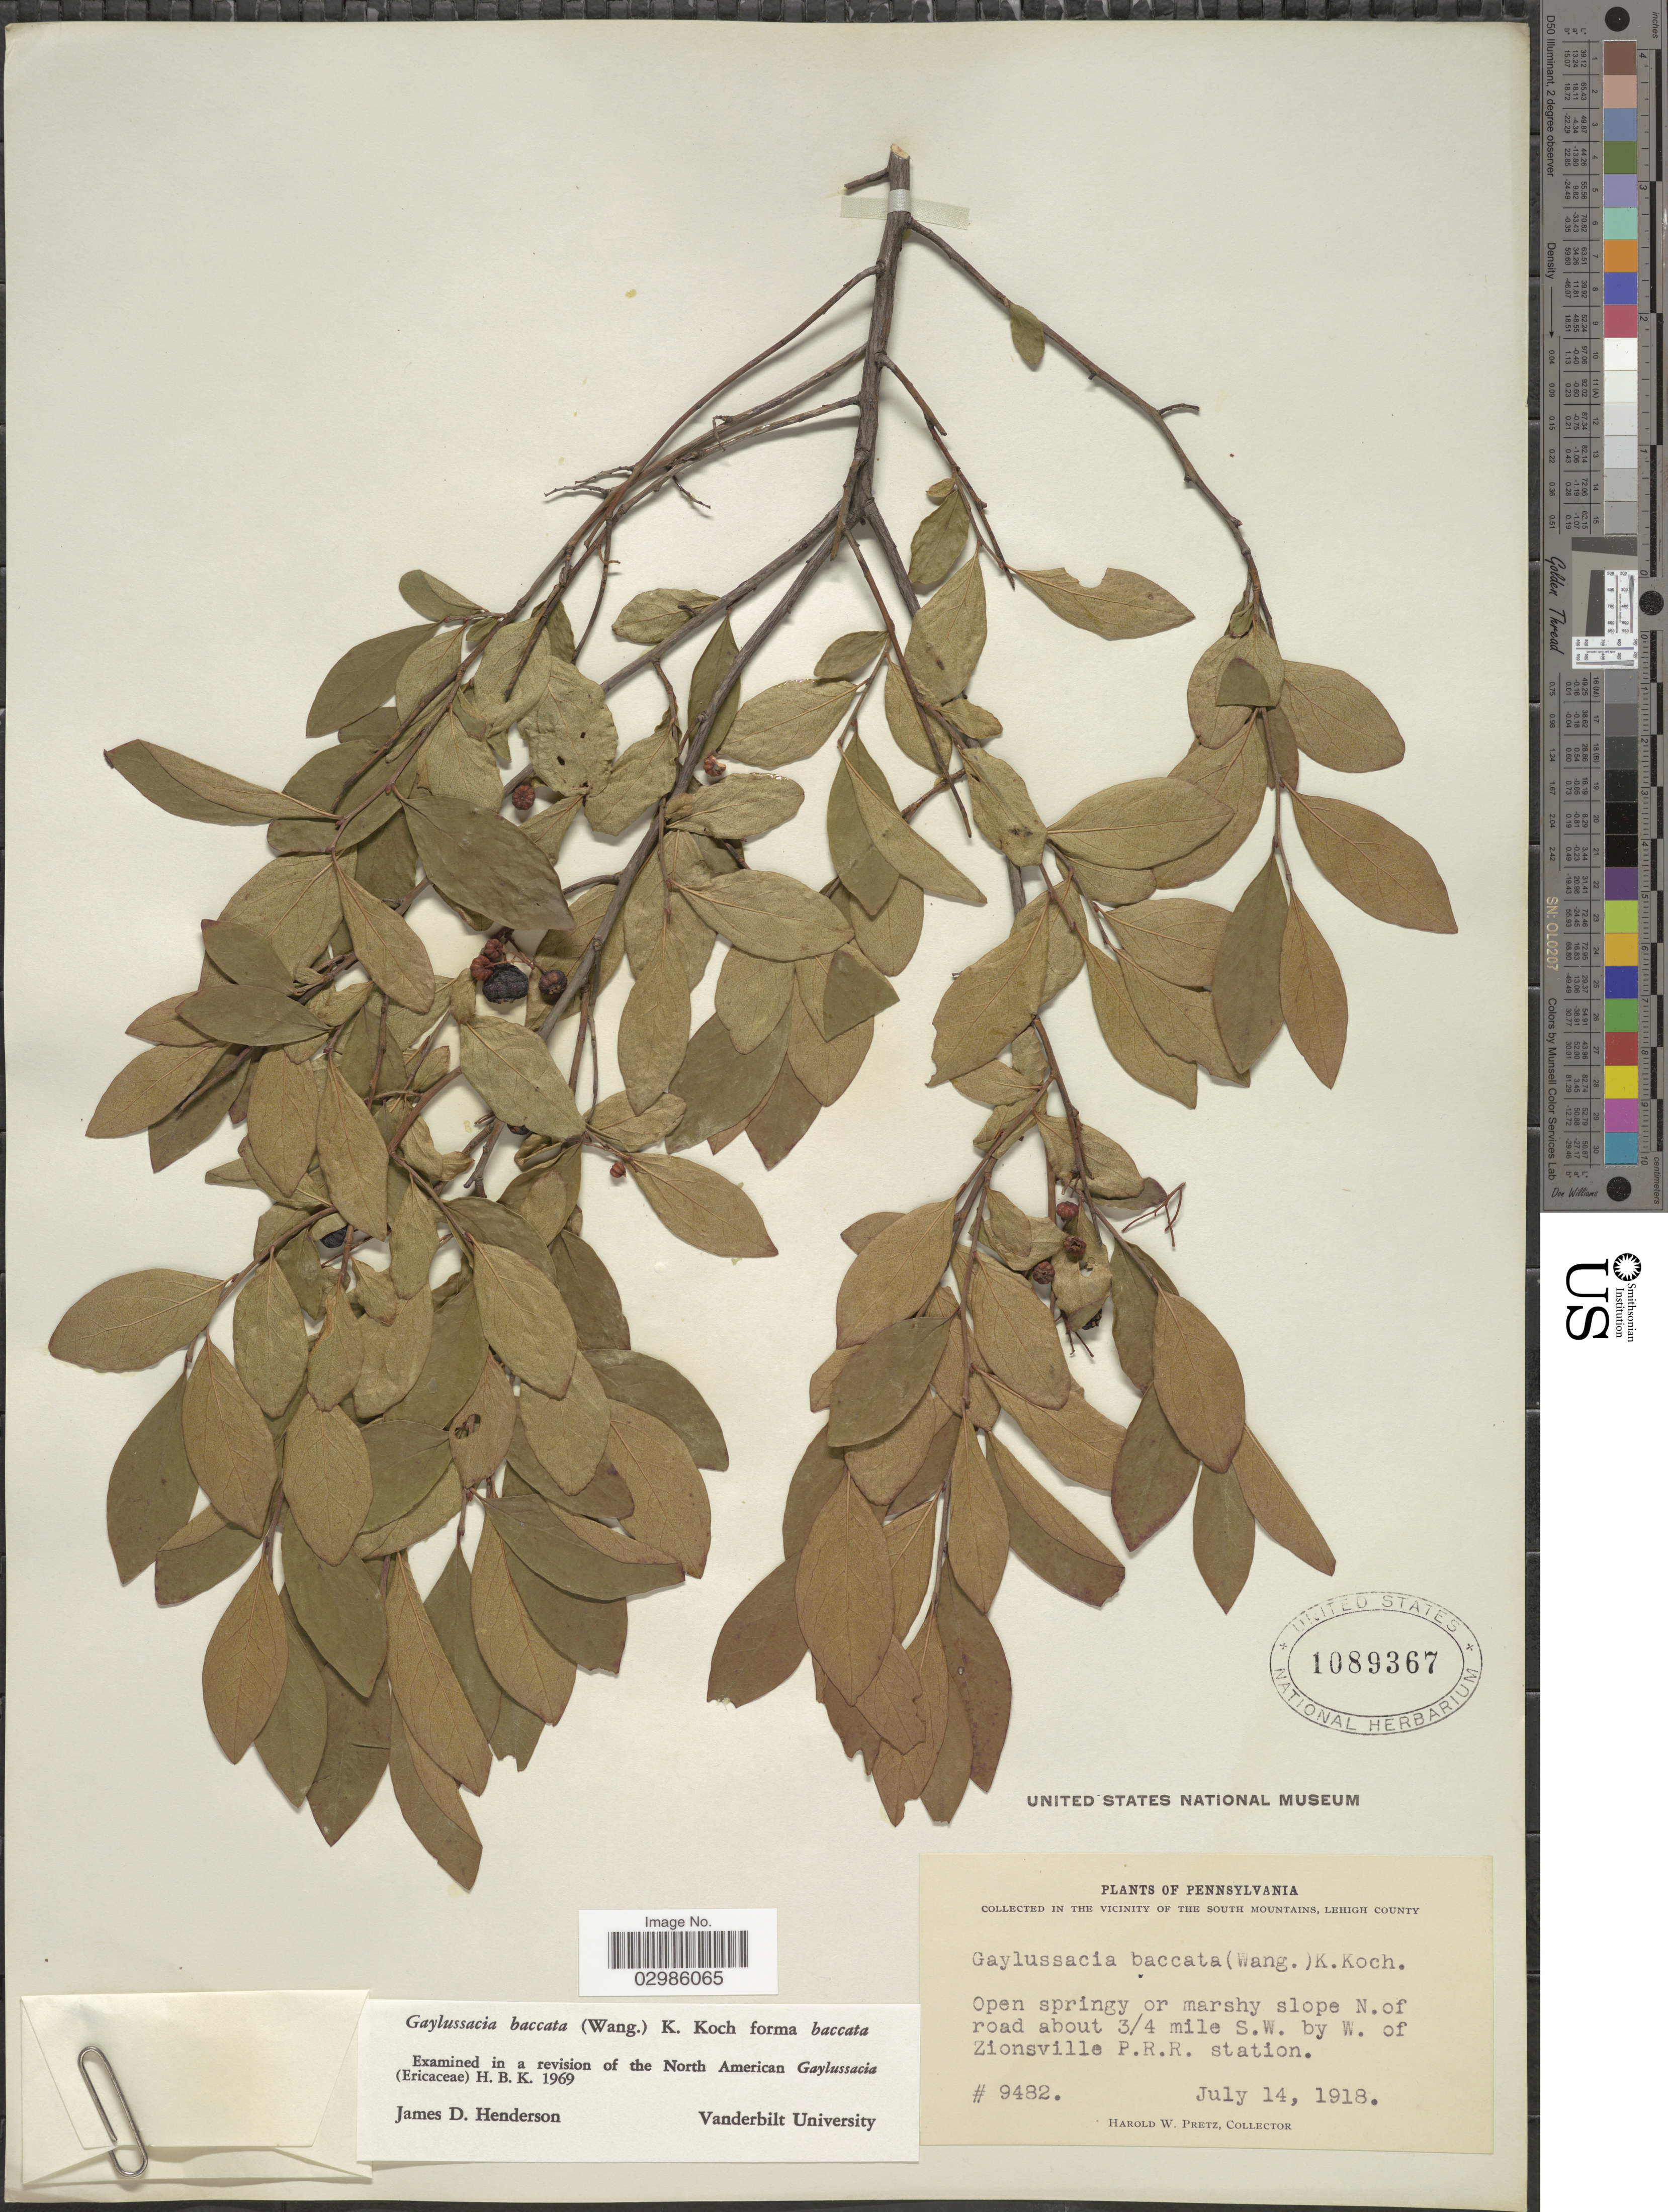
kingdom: Plantae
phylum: Tracheophyta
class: Magnoliopsida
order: Ericales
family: Ericaceae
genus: Gaylussacia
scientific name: Gaylussacia baccata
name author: (Wangenh.) K. Koch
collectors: H. W. Pretz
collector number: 9482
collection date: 1918-07-14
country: United States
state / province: Pennsylvania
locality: In the Vicinity of The South Mountains, Lehigh County. Open springy or marshy slope N. of road about 3/4 mile S.W. by W. of Zionsville P.R.R. station.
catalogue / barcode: US 1089367